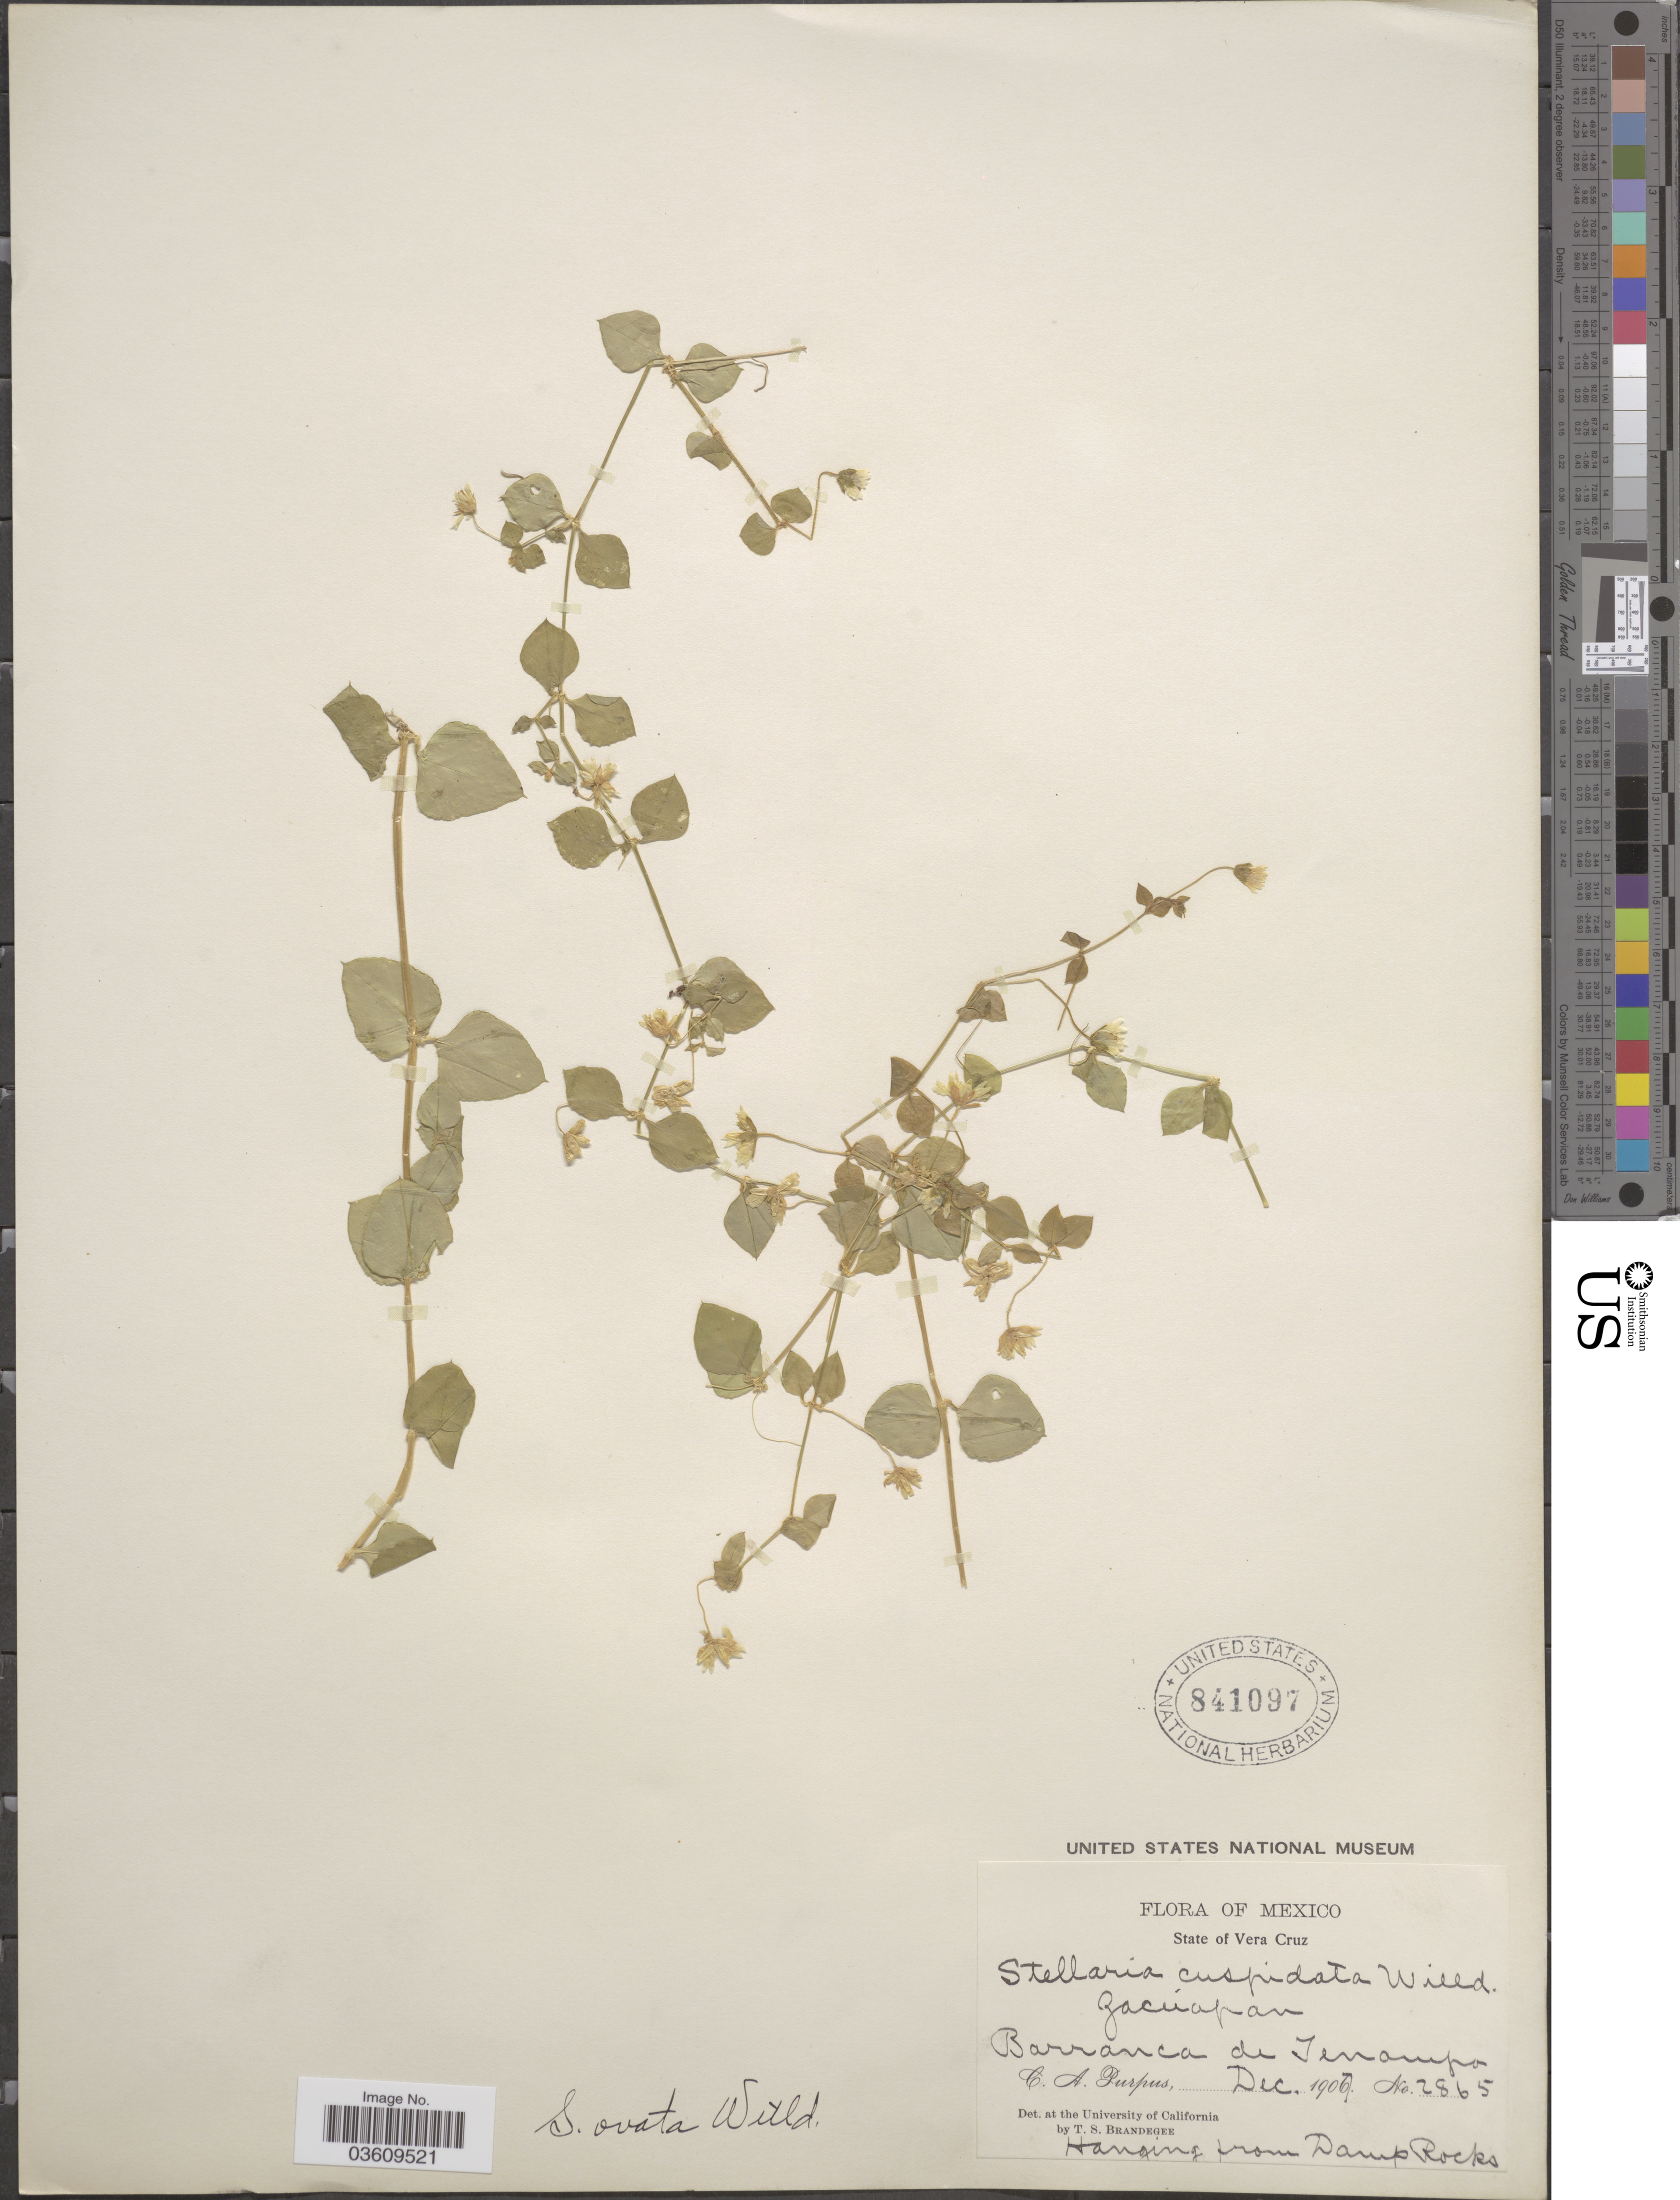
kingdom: Plantae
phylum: Tracheophyta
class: Magnoliopsida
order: Caryophyllales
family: Caryophyllaceae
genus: Stellaria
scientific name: Stellaria ovata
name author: Willd.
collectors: C. A. Purpus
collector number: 2865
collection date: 1907-12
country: Mexico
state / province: Veracruz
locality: Vera Cruz. Barranca de Tenampa.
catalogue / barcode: US 841097